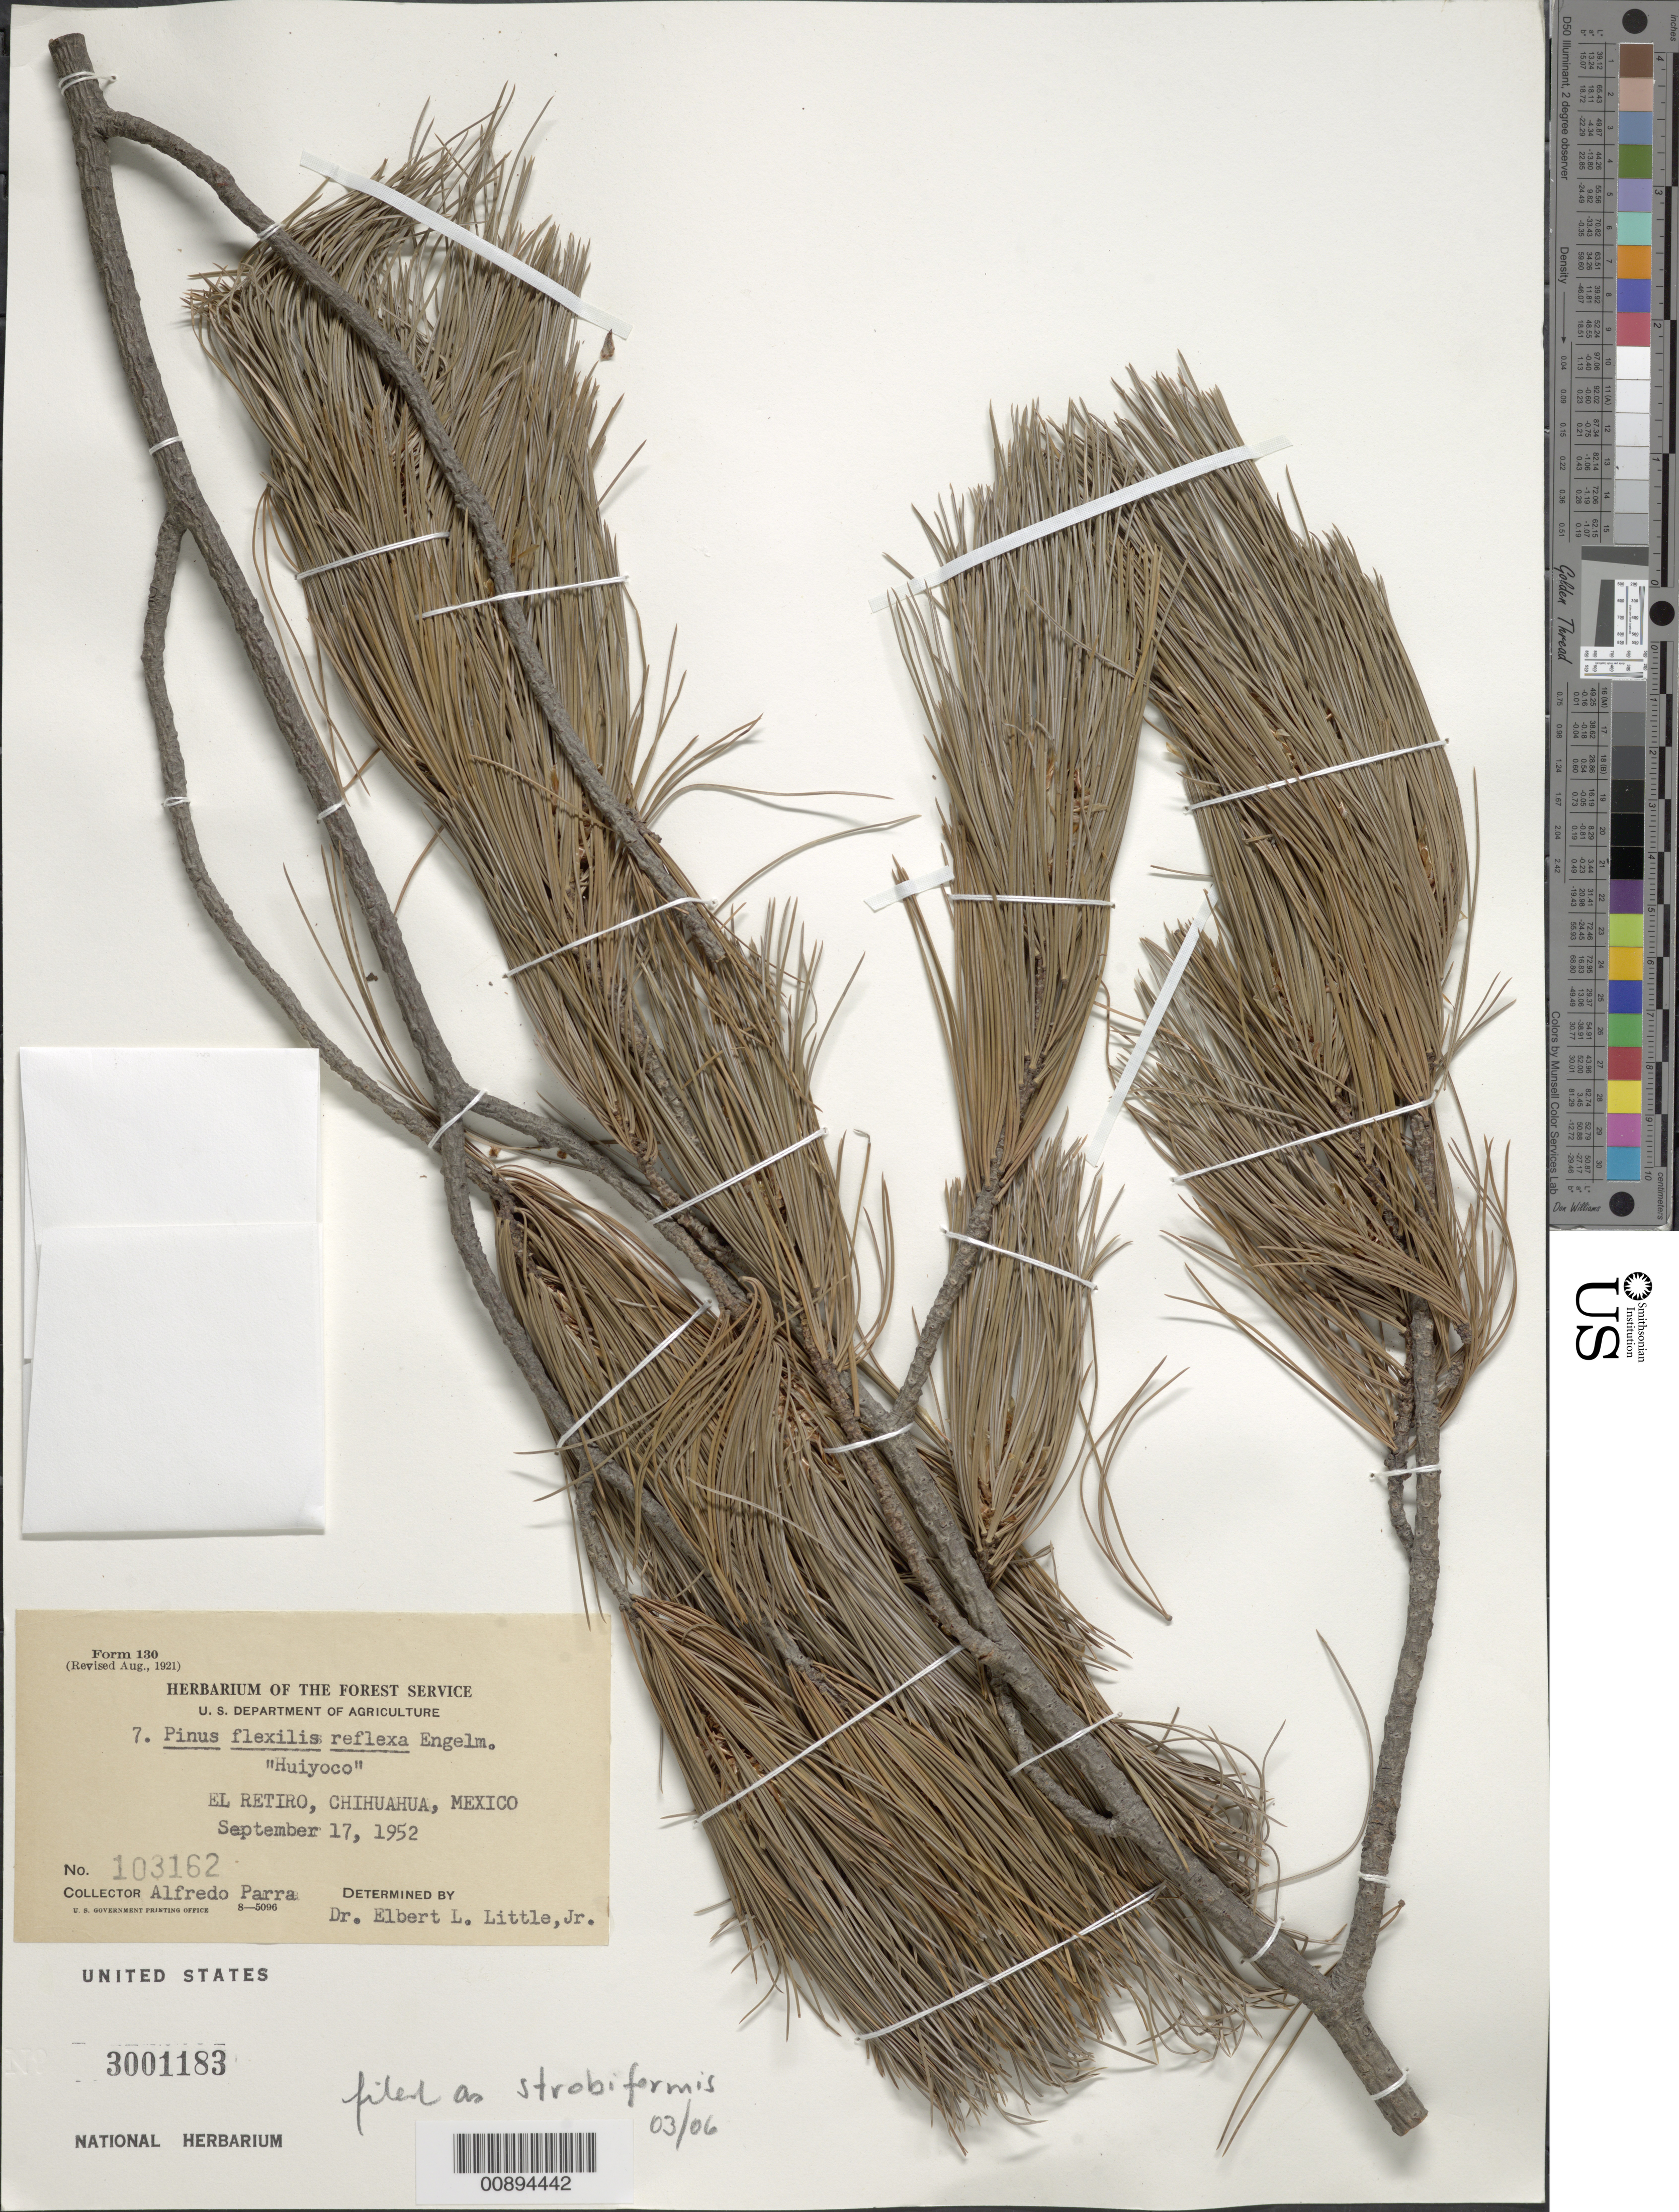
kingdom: Plantae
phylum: Tracheophyta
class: Pinopsida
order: Pinales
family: Pinaceae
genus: Pinus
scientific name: Pinus strobiformis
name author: Engelm.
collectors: R. Parra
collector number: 103162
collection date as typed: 17 Sep 1952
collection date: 1952-09-17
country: Mexico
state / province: Chihuahua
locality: El Retiro, Chihuahua.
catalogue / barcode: US 3001183